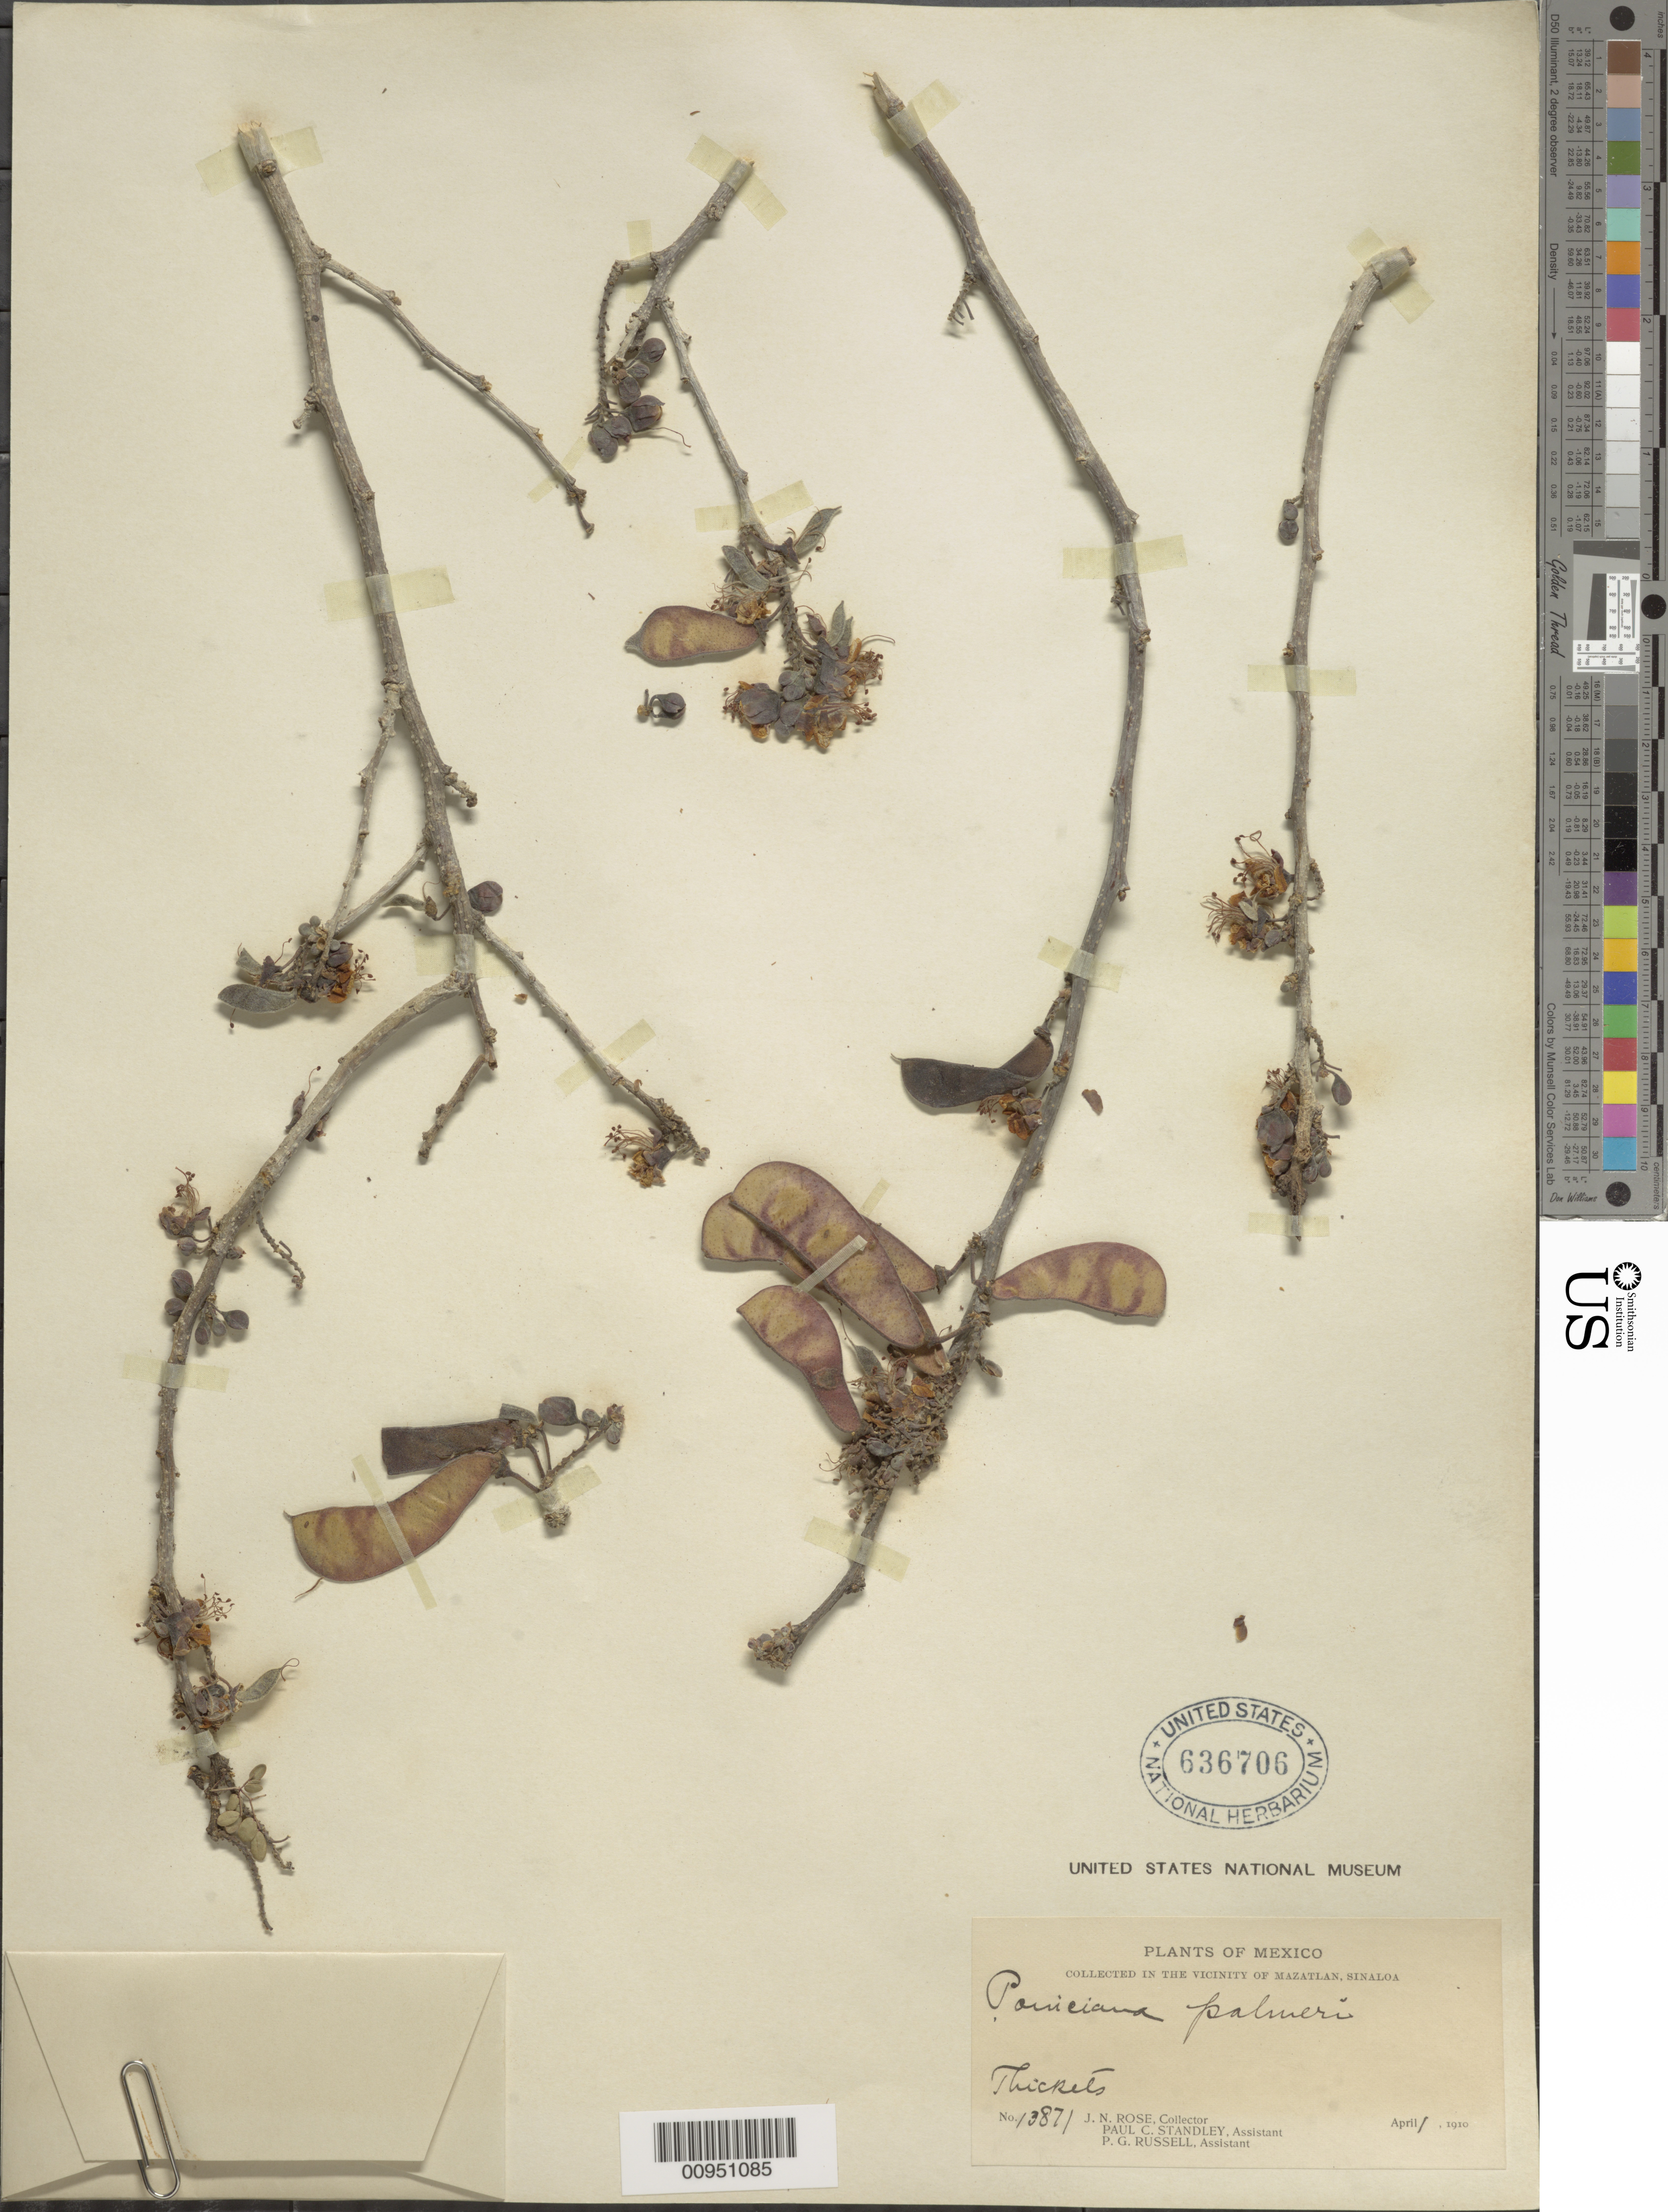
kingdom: Plantae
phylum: Tracheophyta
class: Magnoliopsida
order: Fabales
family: Fabaceae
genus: Poinciana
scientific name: Poinciana palmeri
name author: (S. Watson) Rose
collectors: J. N. Rose, P. C. Standley & P. G. Russell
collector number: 13871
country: Mexico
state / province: Sinaloa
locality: Mazatlan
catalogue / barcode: US 636706